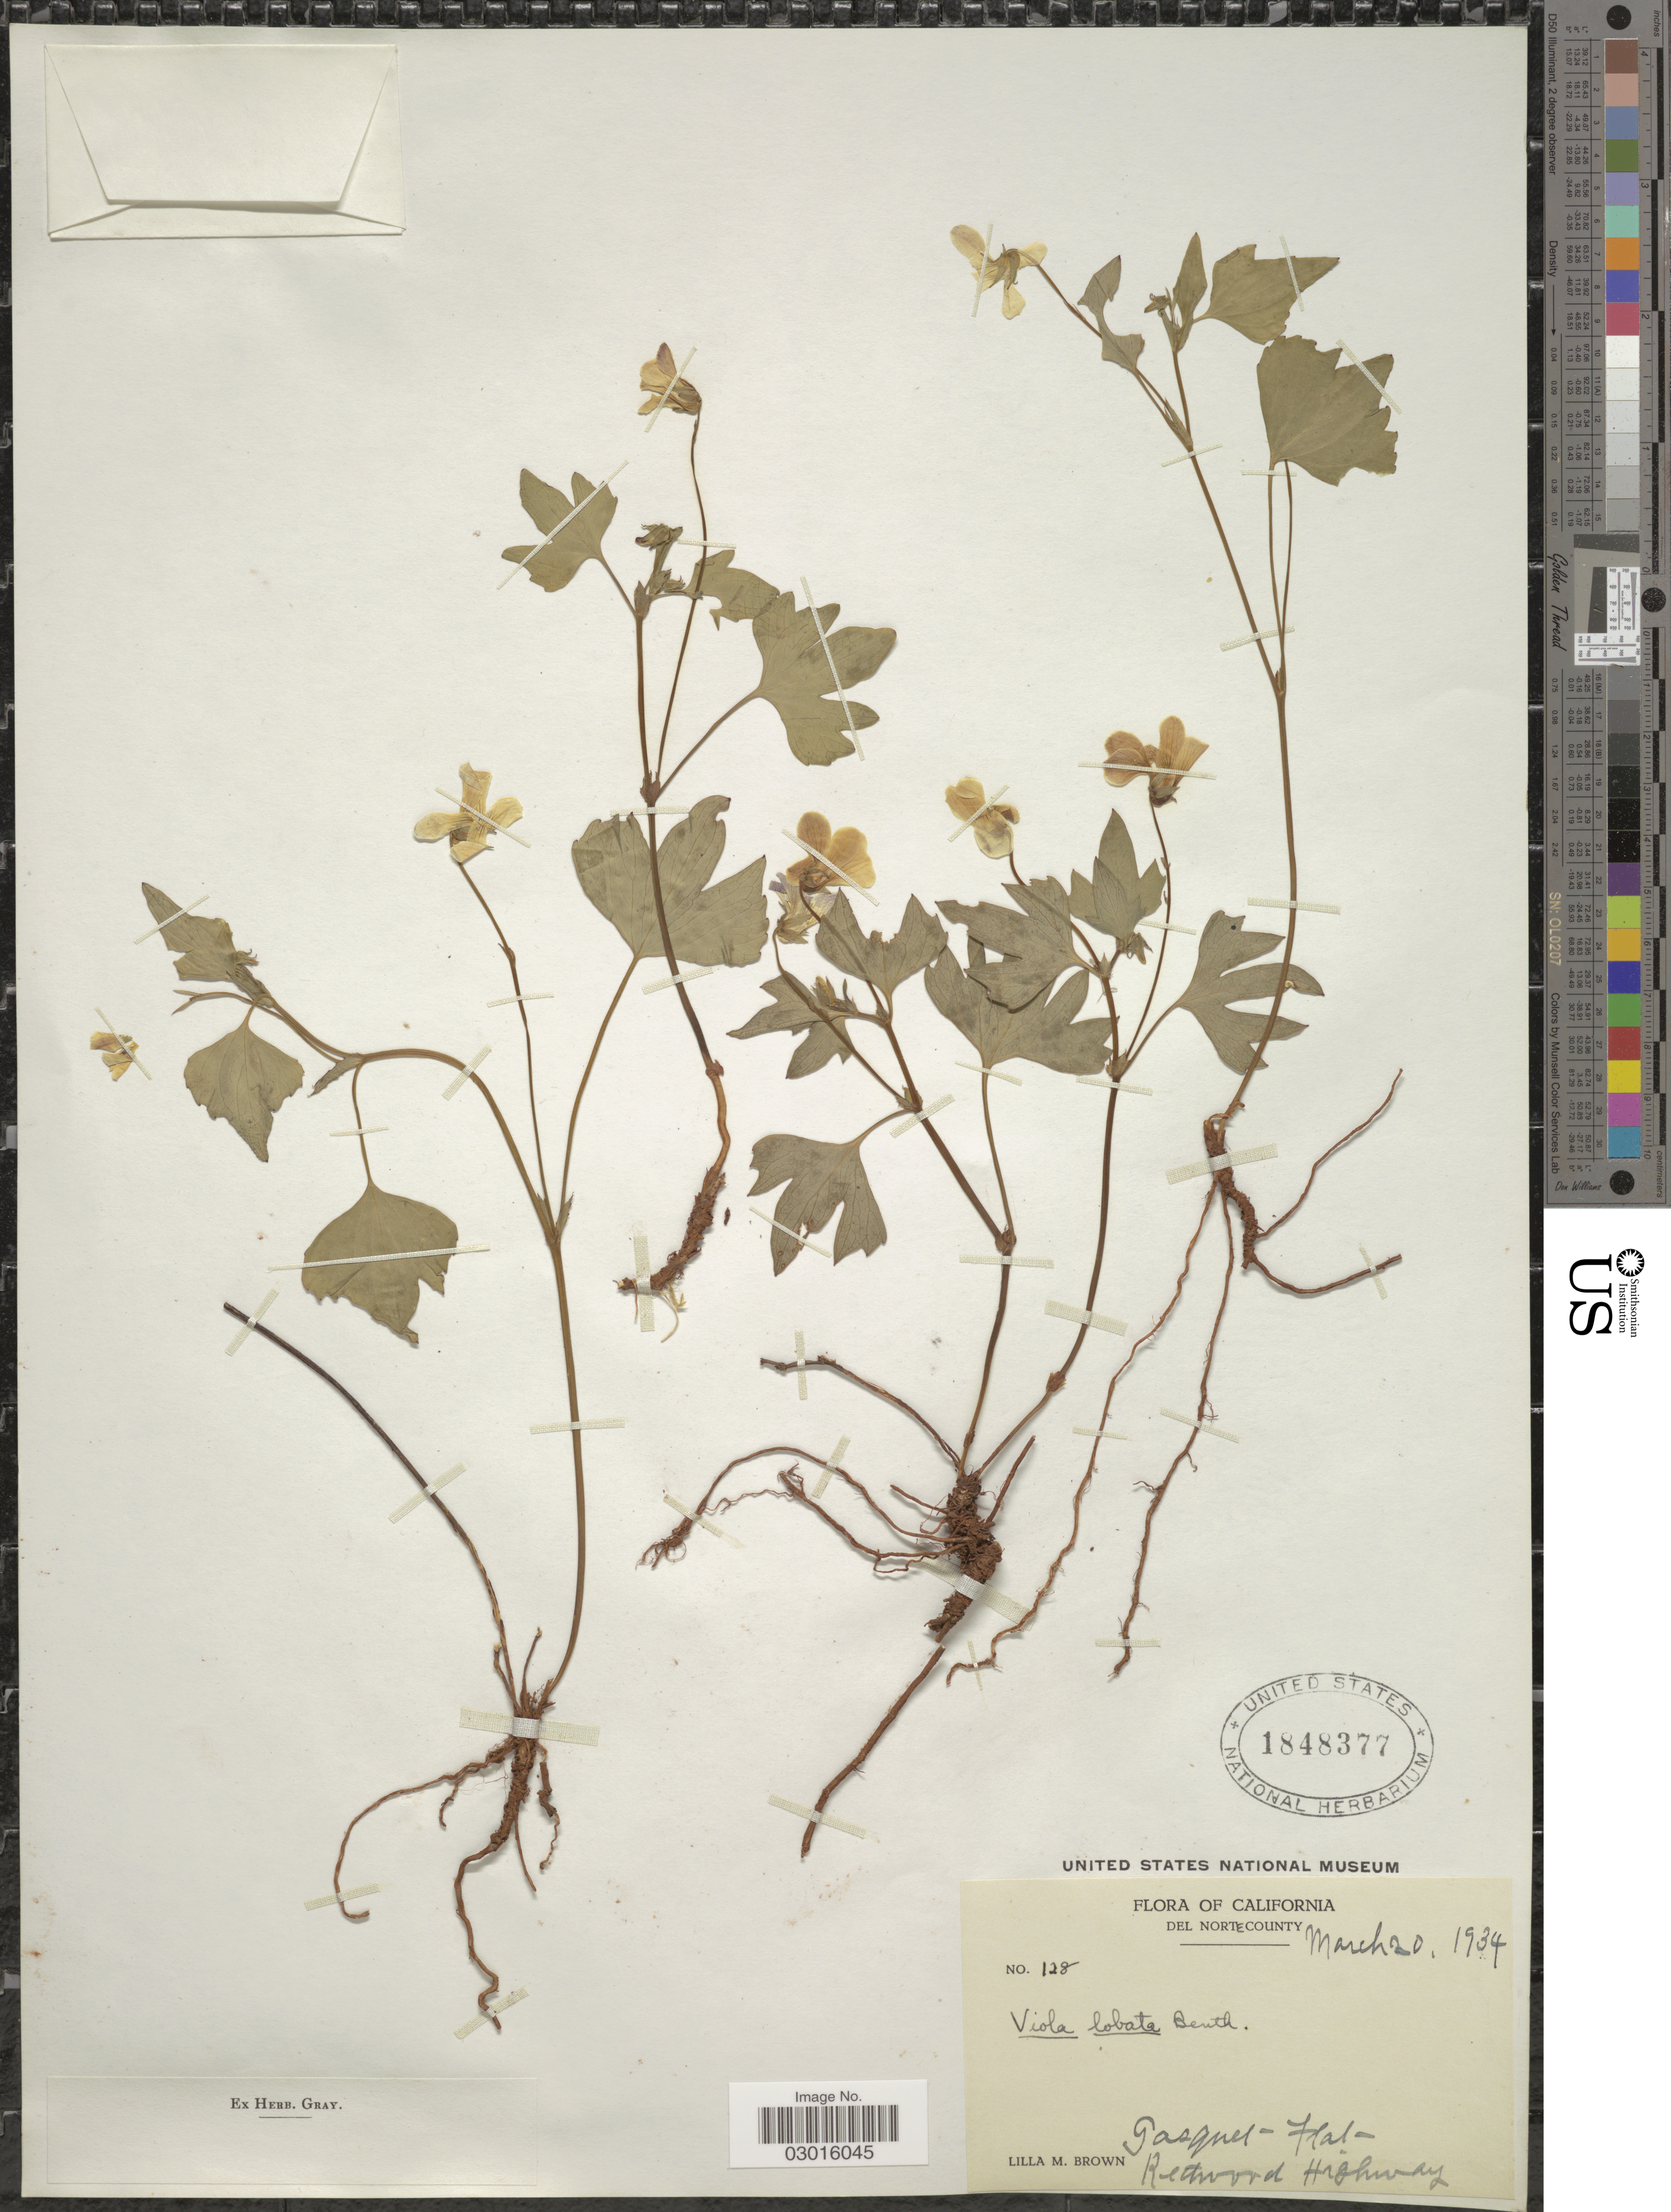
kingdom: Plantae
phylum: Tracheophyta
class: Magnoliopsida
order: Malpighiales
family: Violaceae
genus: Viola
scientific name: Viola lobata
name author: Benth.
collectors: L. M. Brown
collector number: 128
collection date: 1934-03-20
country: United States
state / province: California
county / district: Del Norte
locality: Del Norte County, Gasquet-Flat-Rethwood Highway.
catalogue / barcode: US 1848377